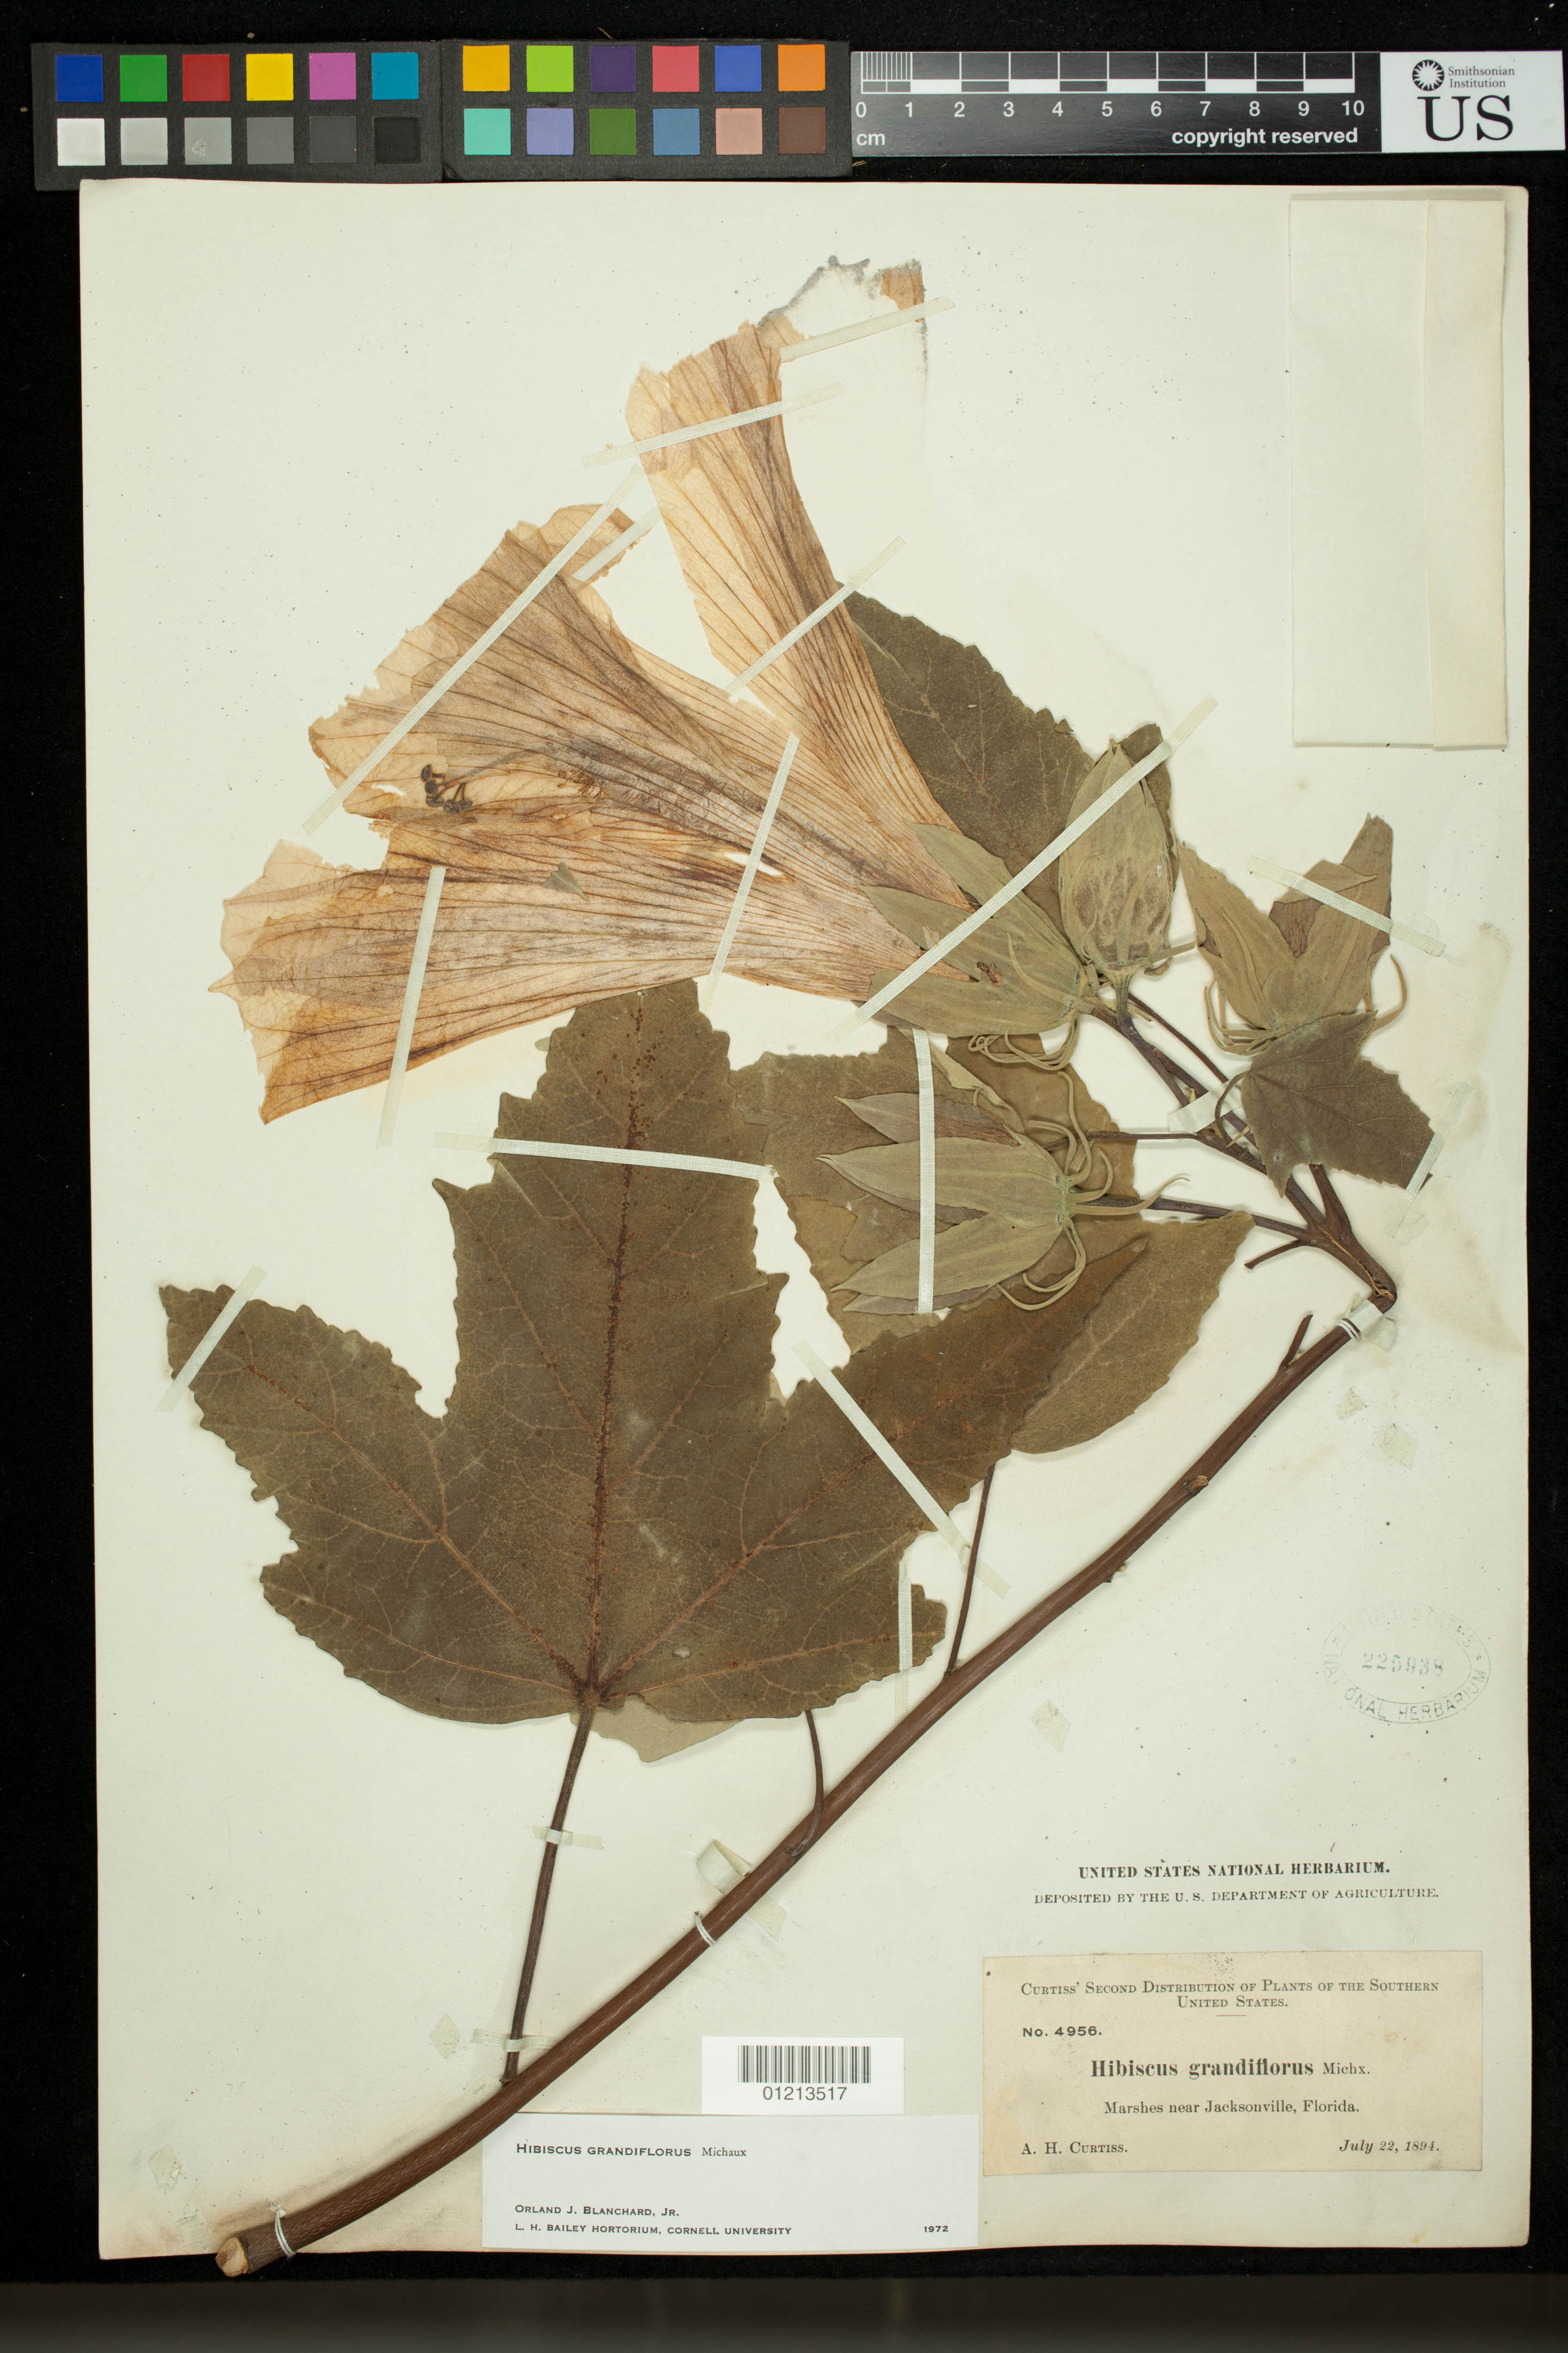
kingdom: Plantae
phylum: Tracheophyta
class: Magnoliopsida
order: Malvales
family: Malvaceae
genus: Hibiscus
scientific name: Hibiscus grandiflorus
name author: Michx.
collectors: A. H. Curtiss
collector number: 4956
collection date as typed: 22 Jul 1894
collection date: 1894-07-22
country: United States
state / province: Florida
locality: Marshes near Jacksonville.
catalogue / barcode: US 225938